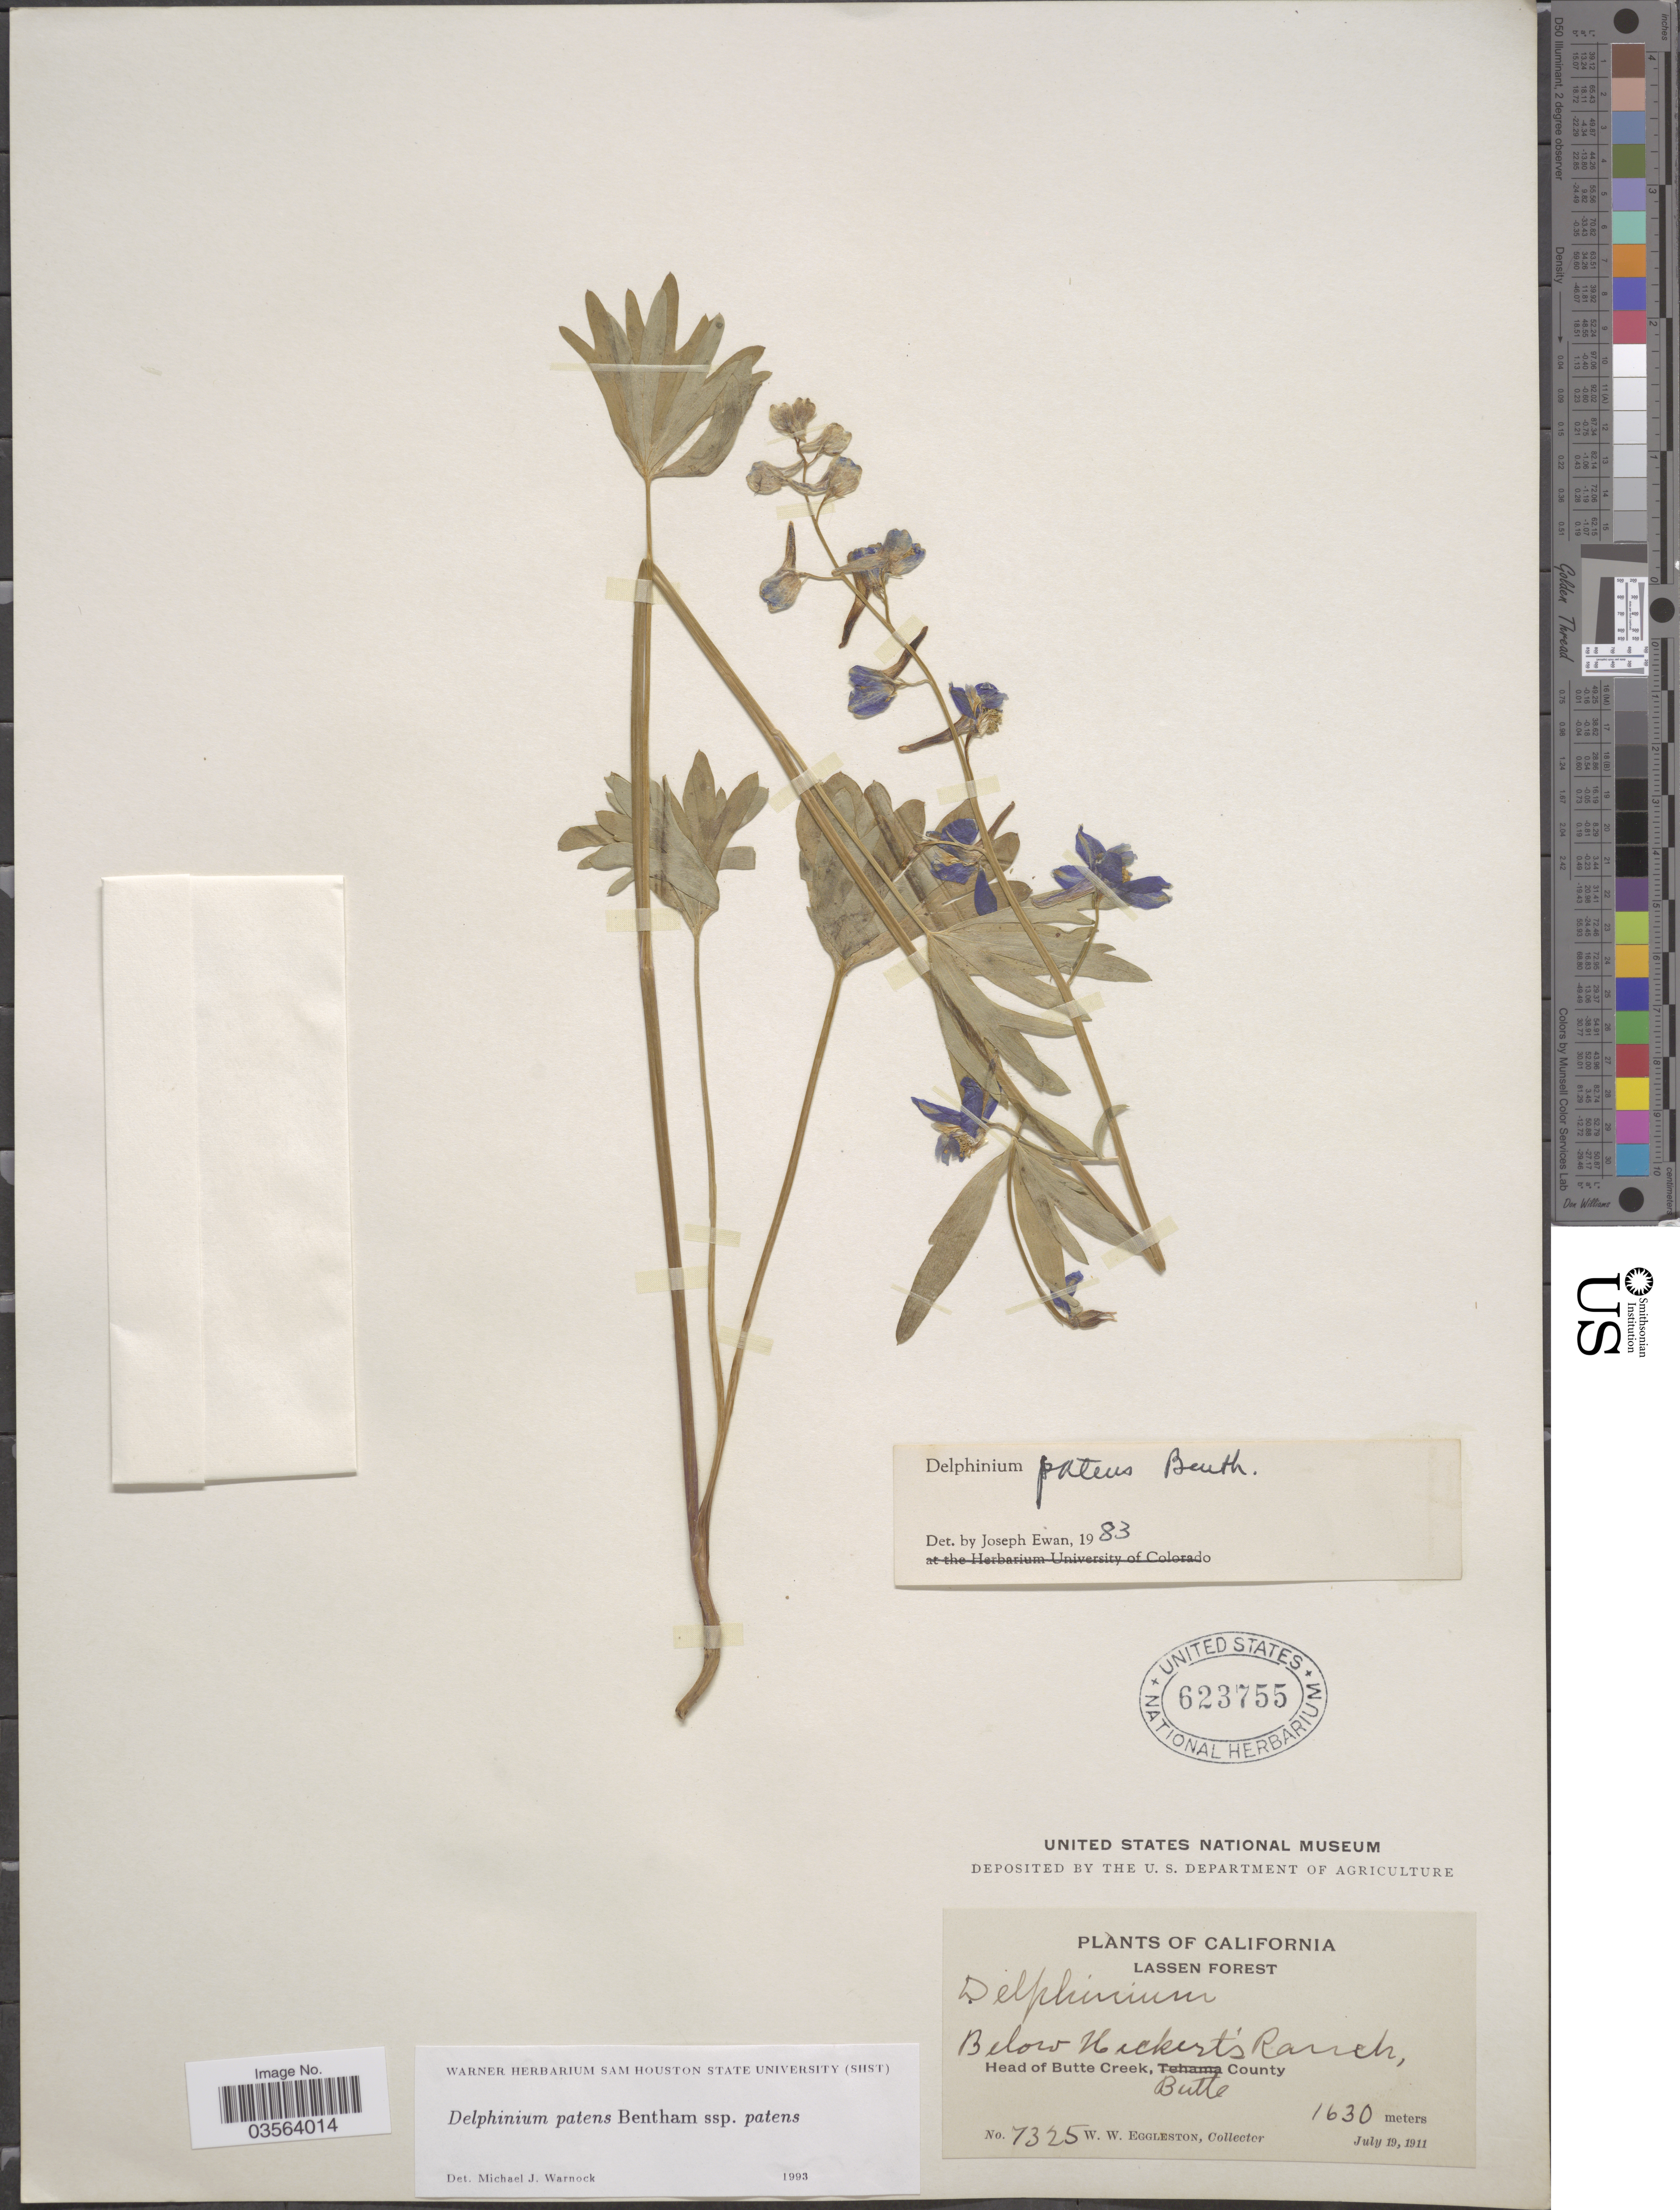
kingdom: Plantae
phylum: Tracheophyta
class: Magnoliopsida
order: Ranunculales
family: Ranunculaceae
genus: Delphinium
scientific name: Delphinium patens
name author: Benth.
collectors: W. W. Eggleston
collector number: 7325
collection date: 1911-07-19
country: United States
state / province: California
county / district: Butte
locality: Lassen Forest. Below Hickert's Ranch, Head of Butte Creek, Butte County.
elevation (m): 1630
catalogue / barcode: US 623755